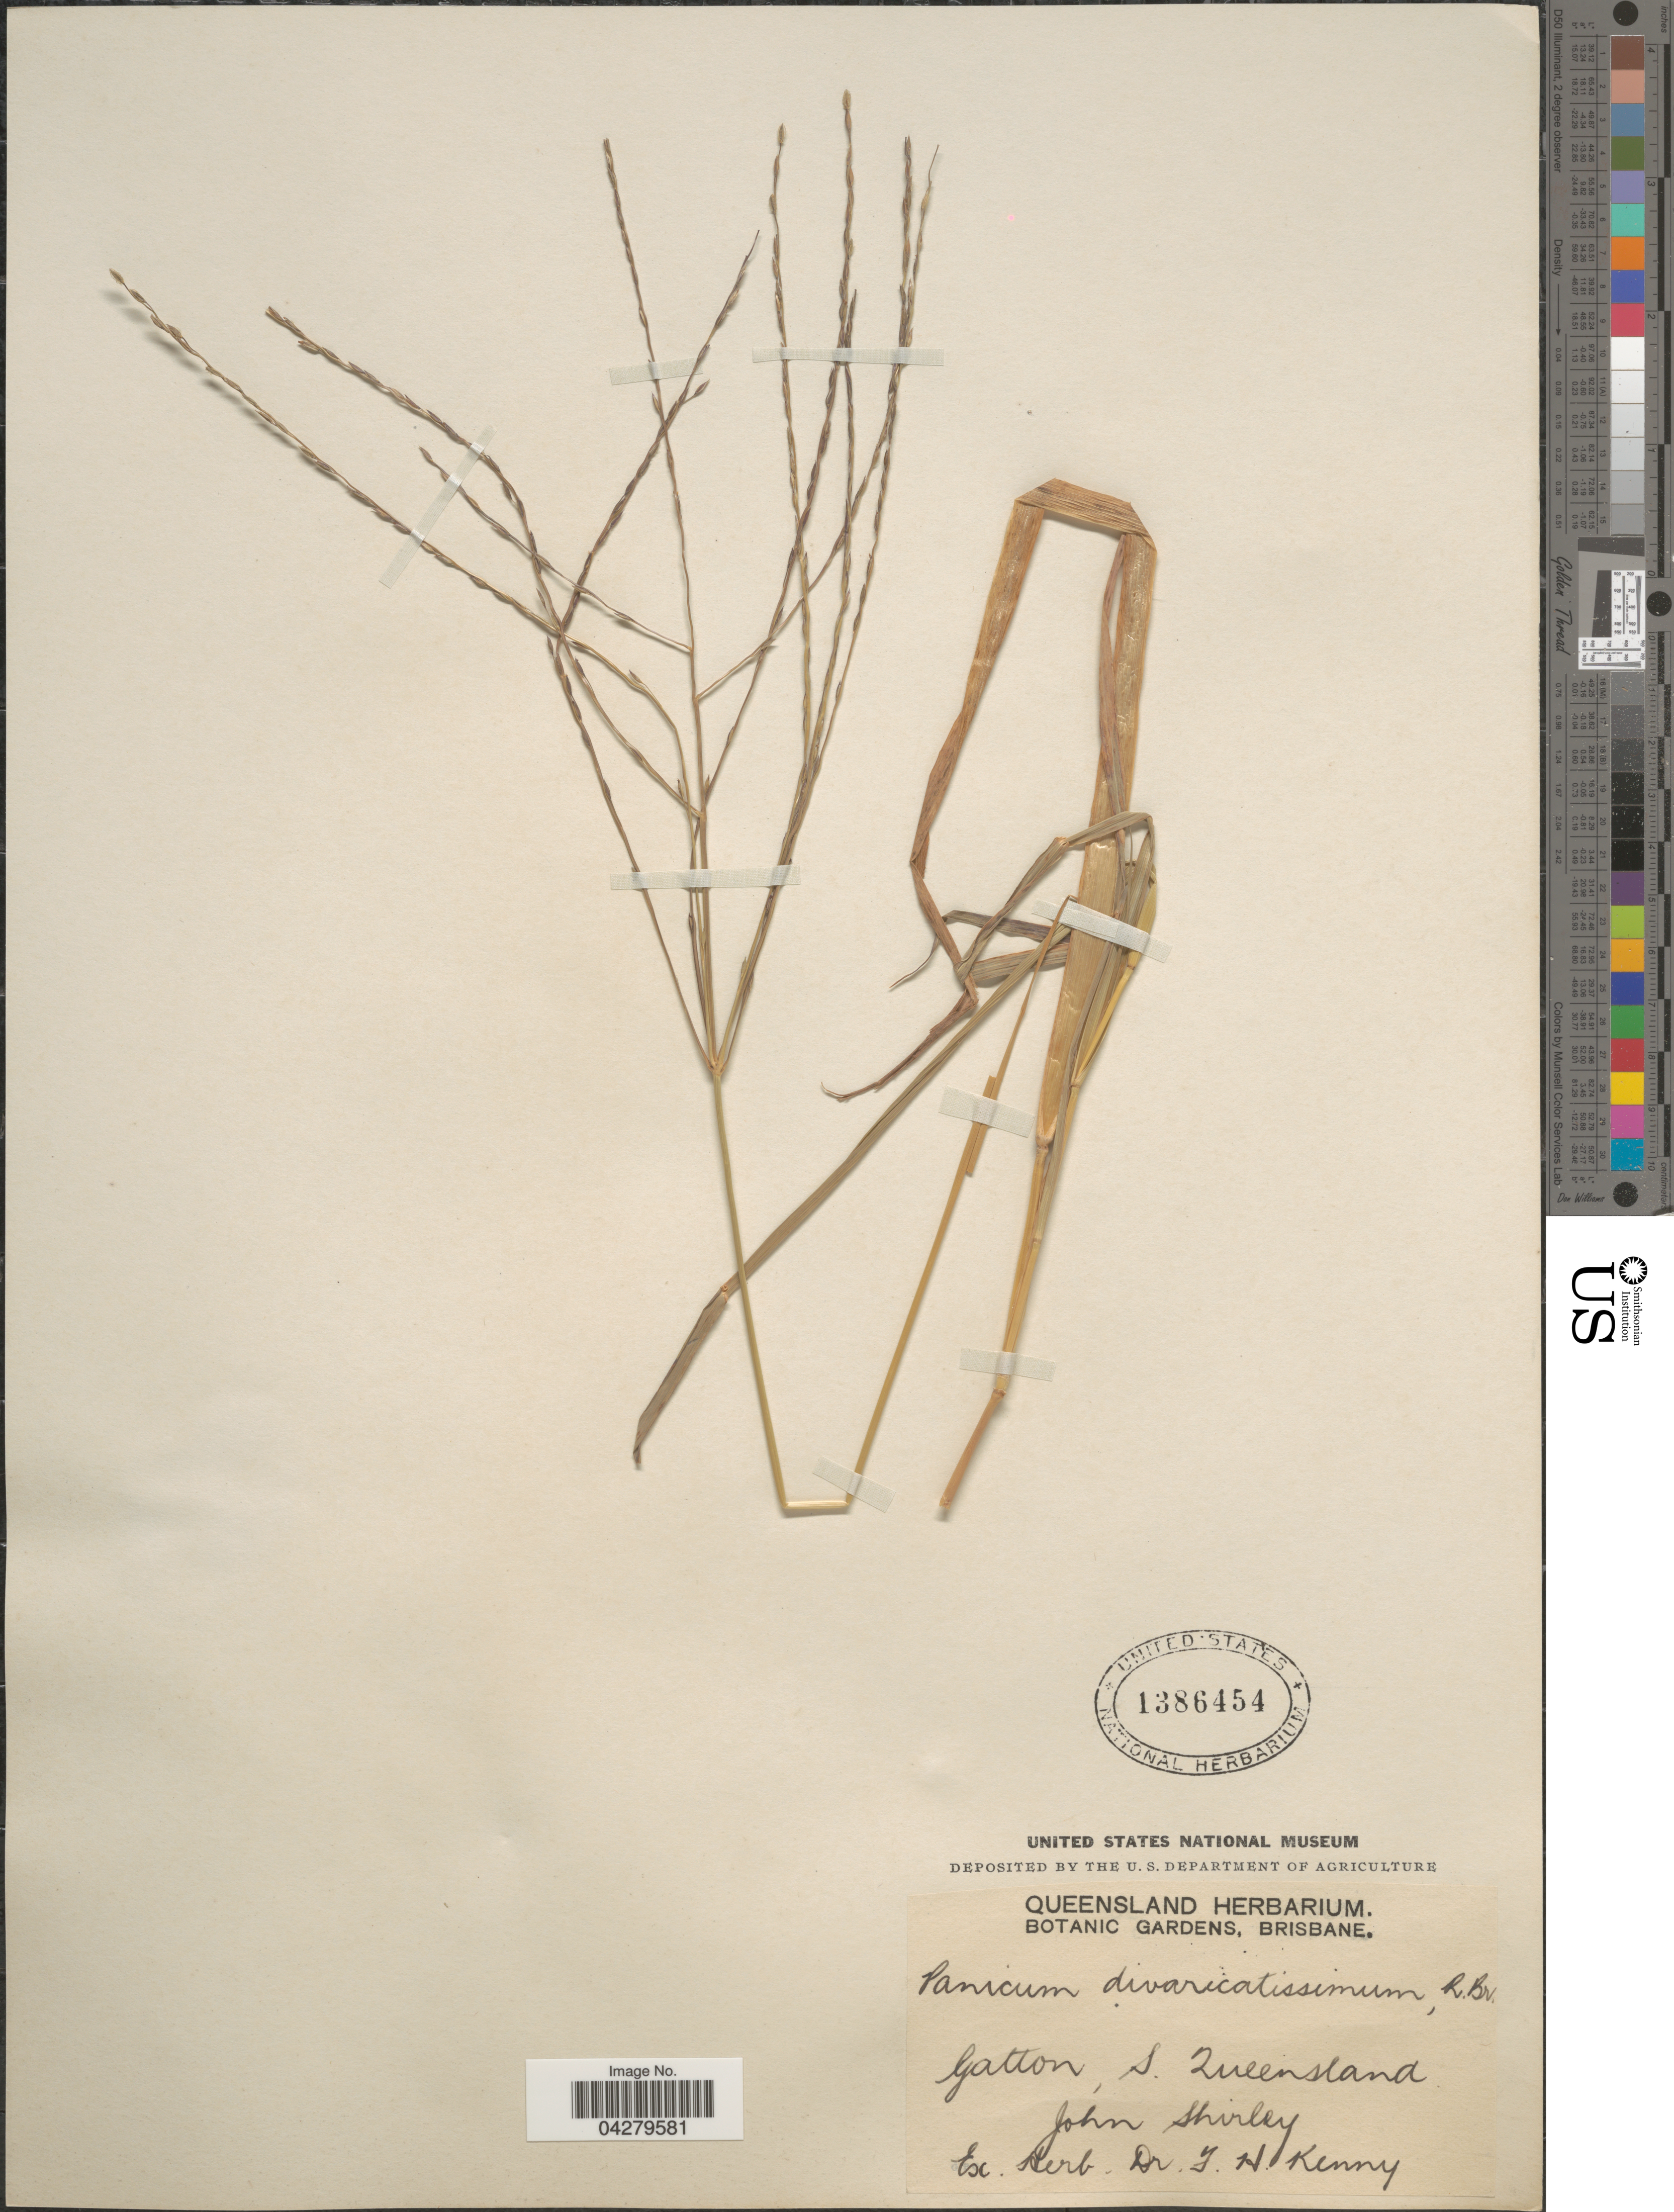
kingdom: Plantae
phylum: Tracheophyta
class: Liliopsida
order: Poales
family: Poaceae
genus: Digitaria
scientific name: Digitaria divaricatissima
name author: (R. Br.) Hughes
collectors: J. Shirley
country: Australia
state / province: Queensland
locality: Gatton, S. Queensland.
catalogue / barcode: US 1386454